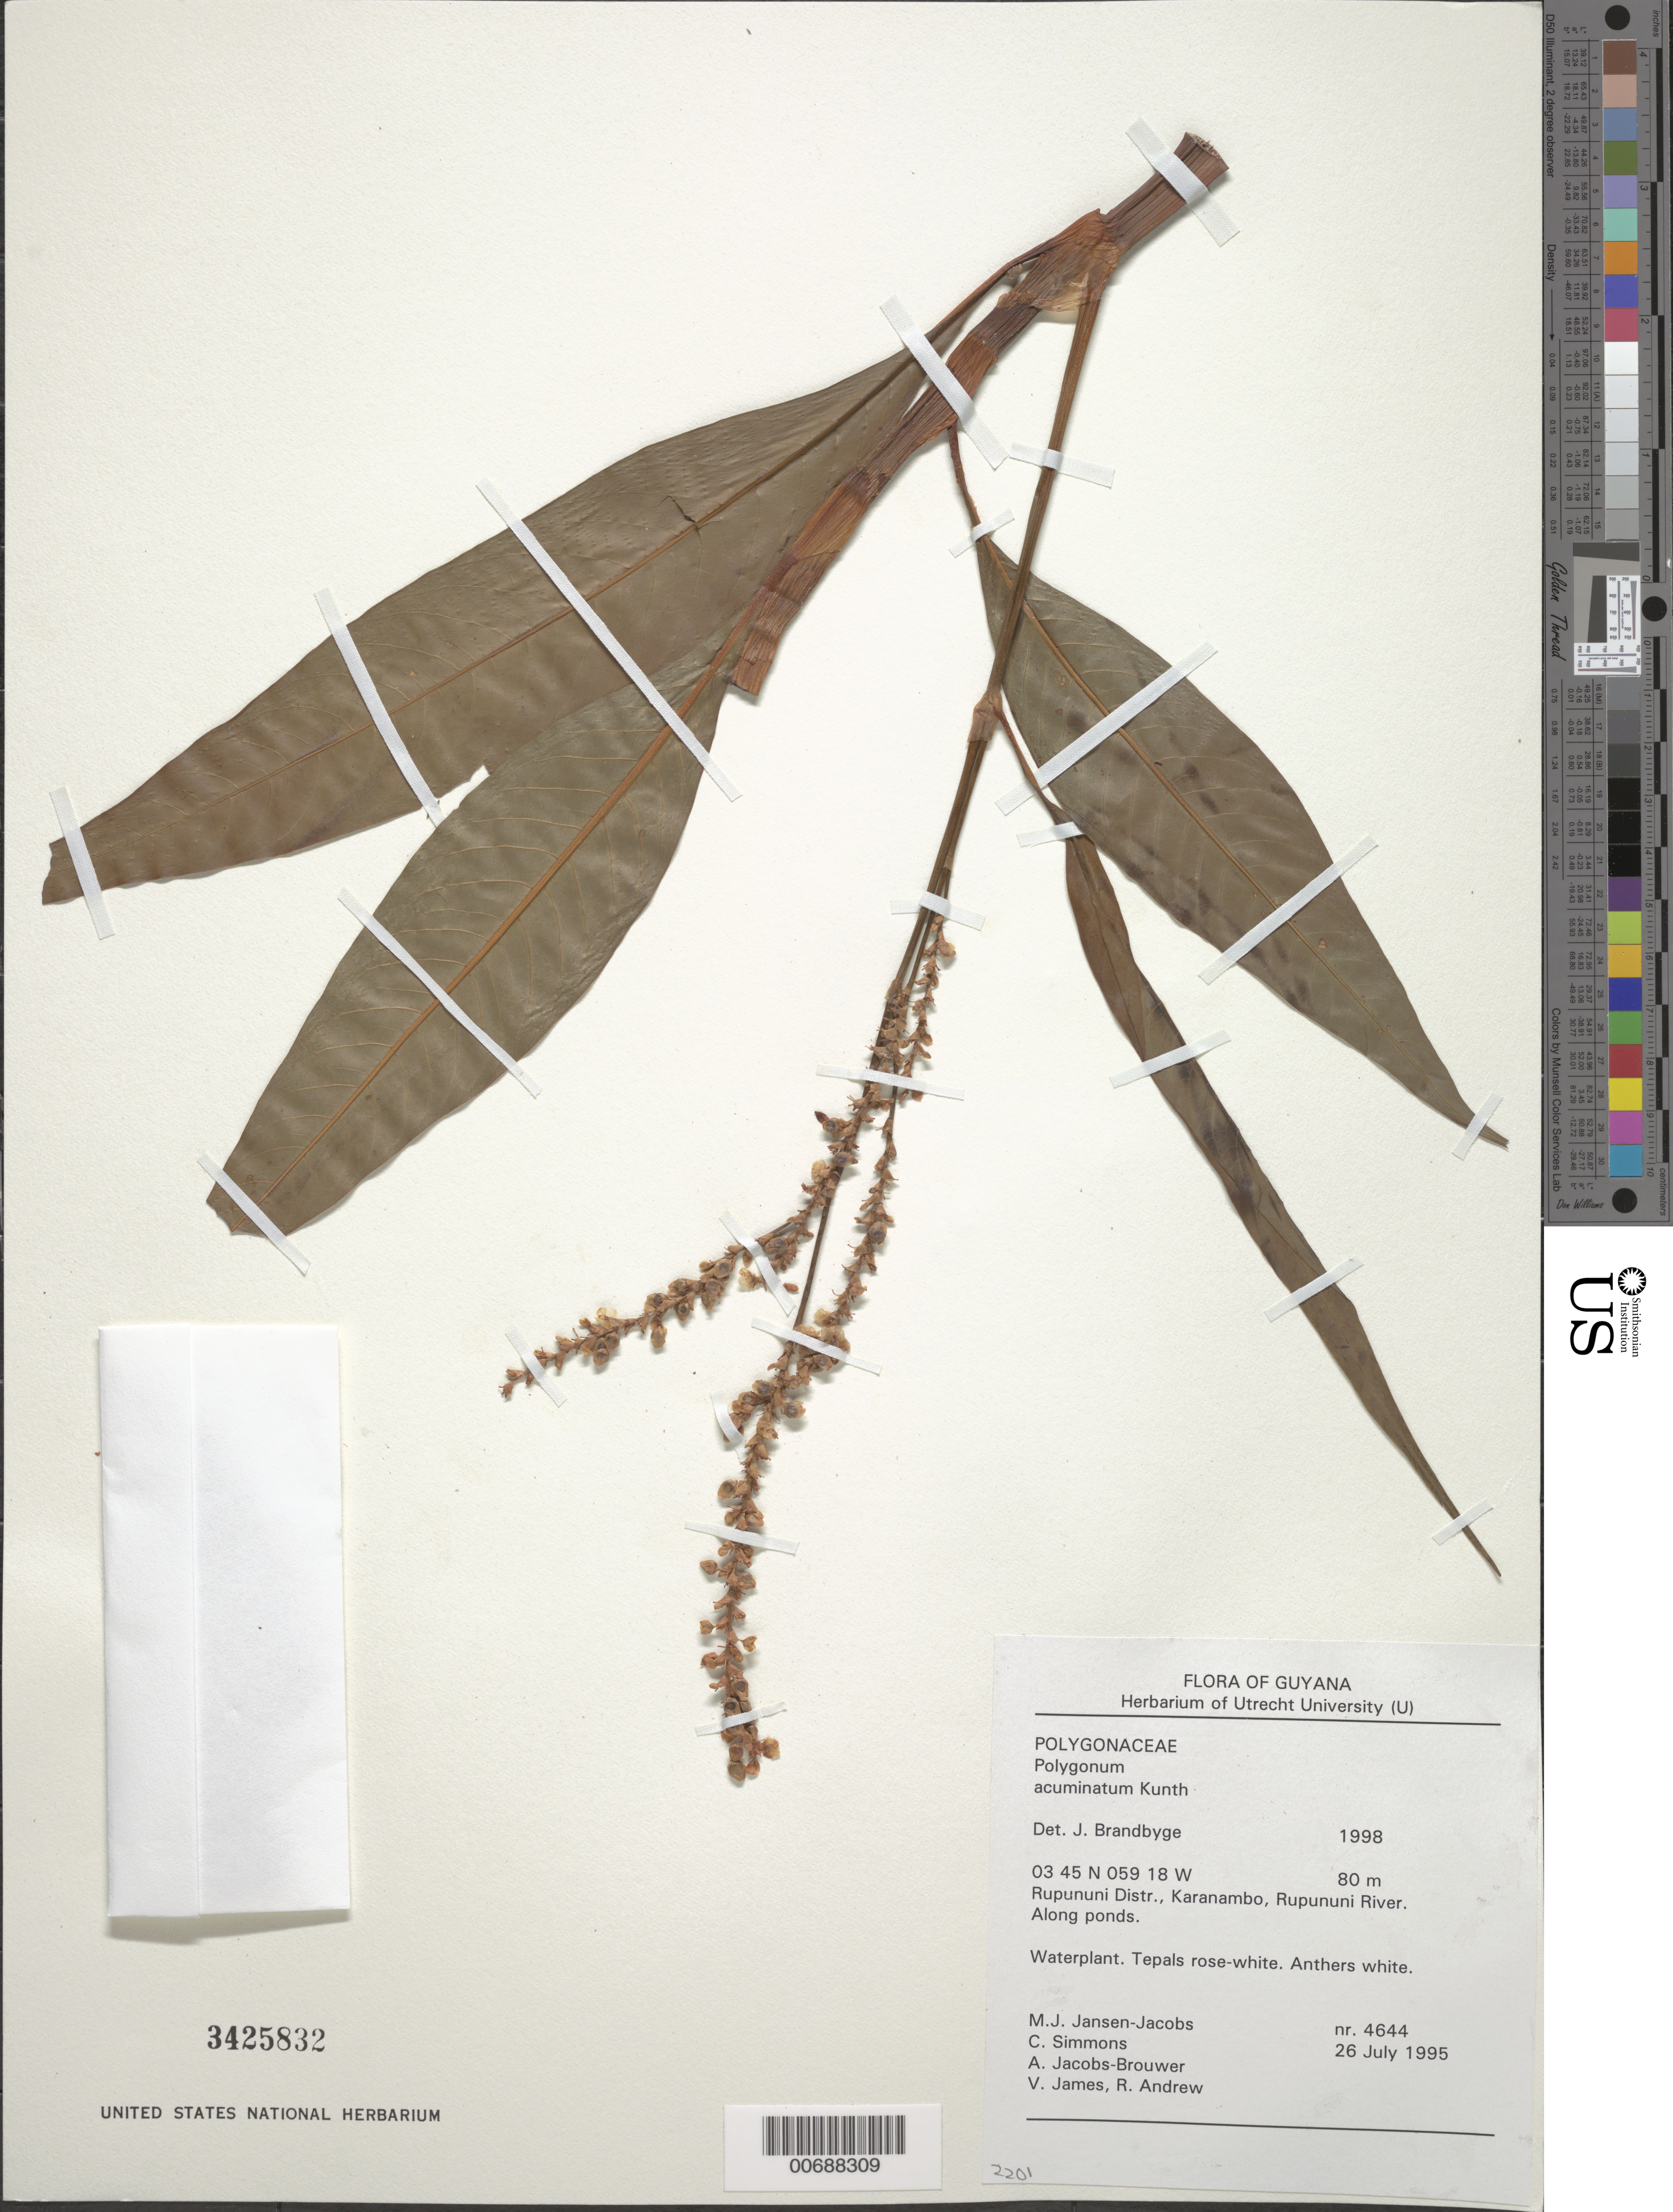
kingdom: Plantae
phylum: Tracheophyta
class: Magnoliopsida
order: Caryophyllales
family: Polygonaceae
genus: Polygonum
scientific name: Polygonum acuminatum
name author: Kunth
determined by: Brandbyge, J.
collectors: M. J. Jansen-Jacobs, C. Simons, A. Jacobs-Brouwer, V. James & R. Andrew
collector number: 4644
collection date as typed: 26-Jul-95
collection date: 1995-07-26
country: Guyana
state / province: U. Takutu-U. Essequibo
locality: Karanambo, Rupununi River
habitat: Along ponds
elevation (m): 80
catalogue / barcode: US 3425832